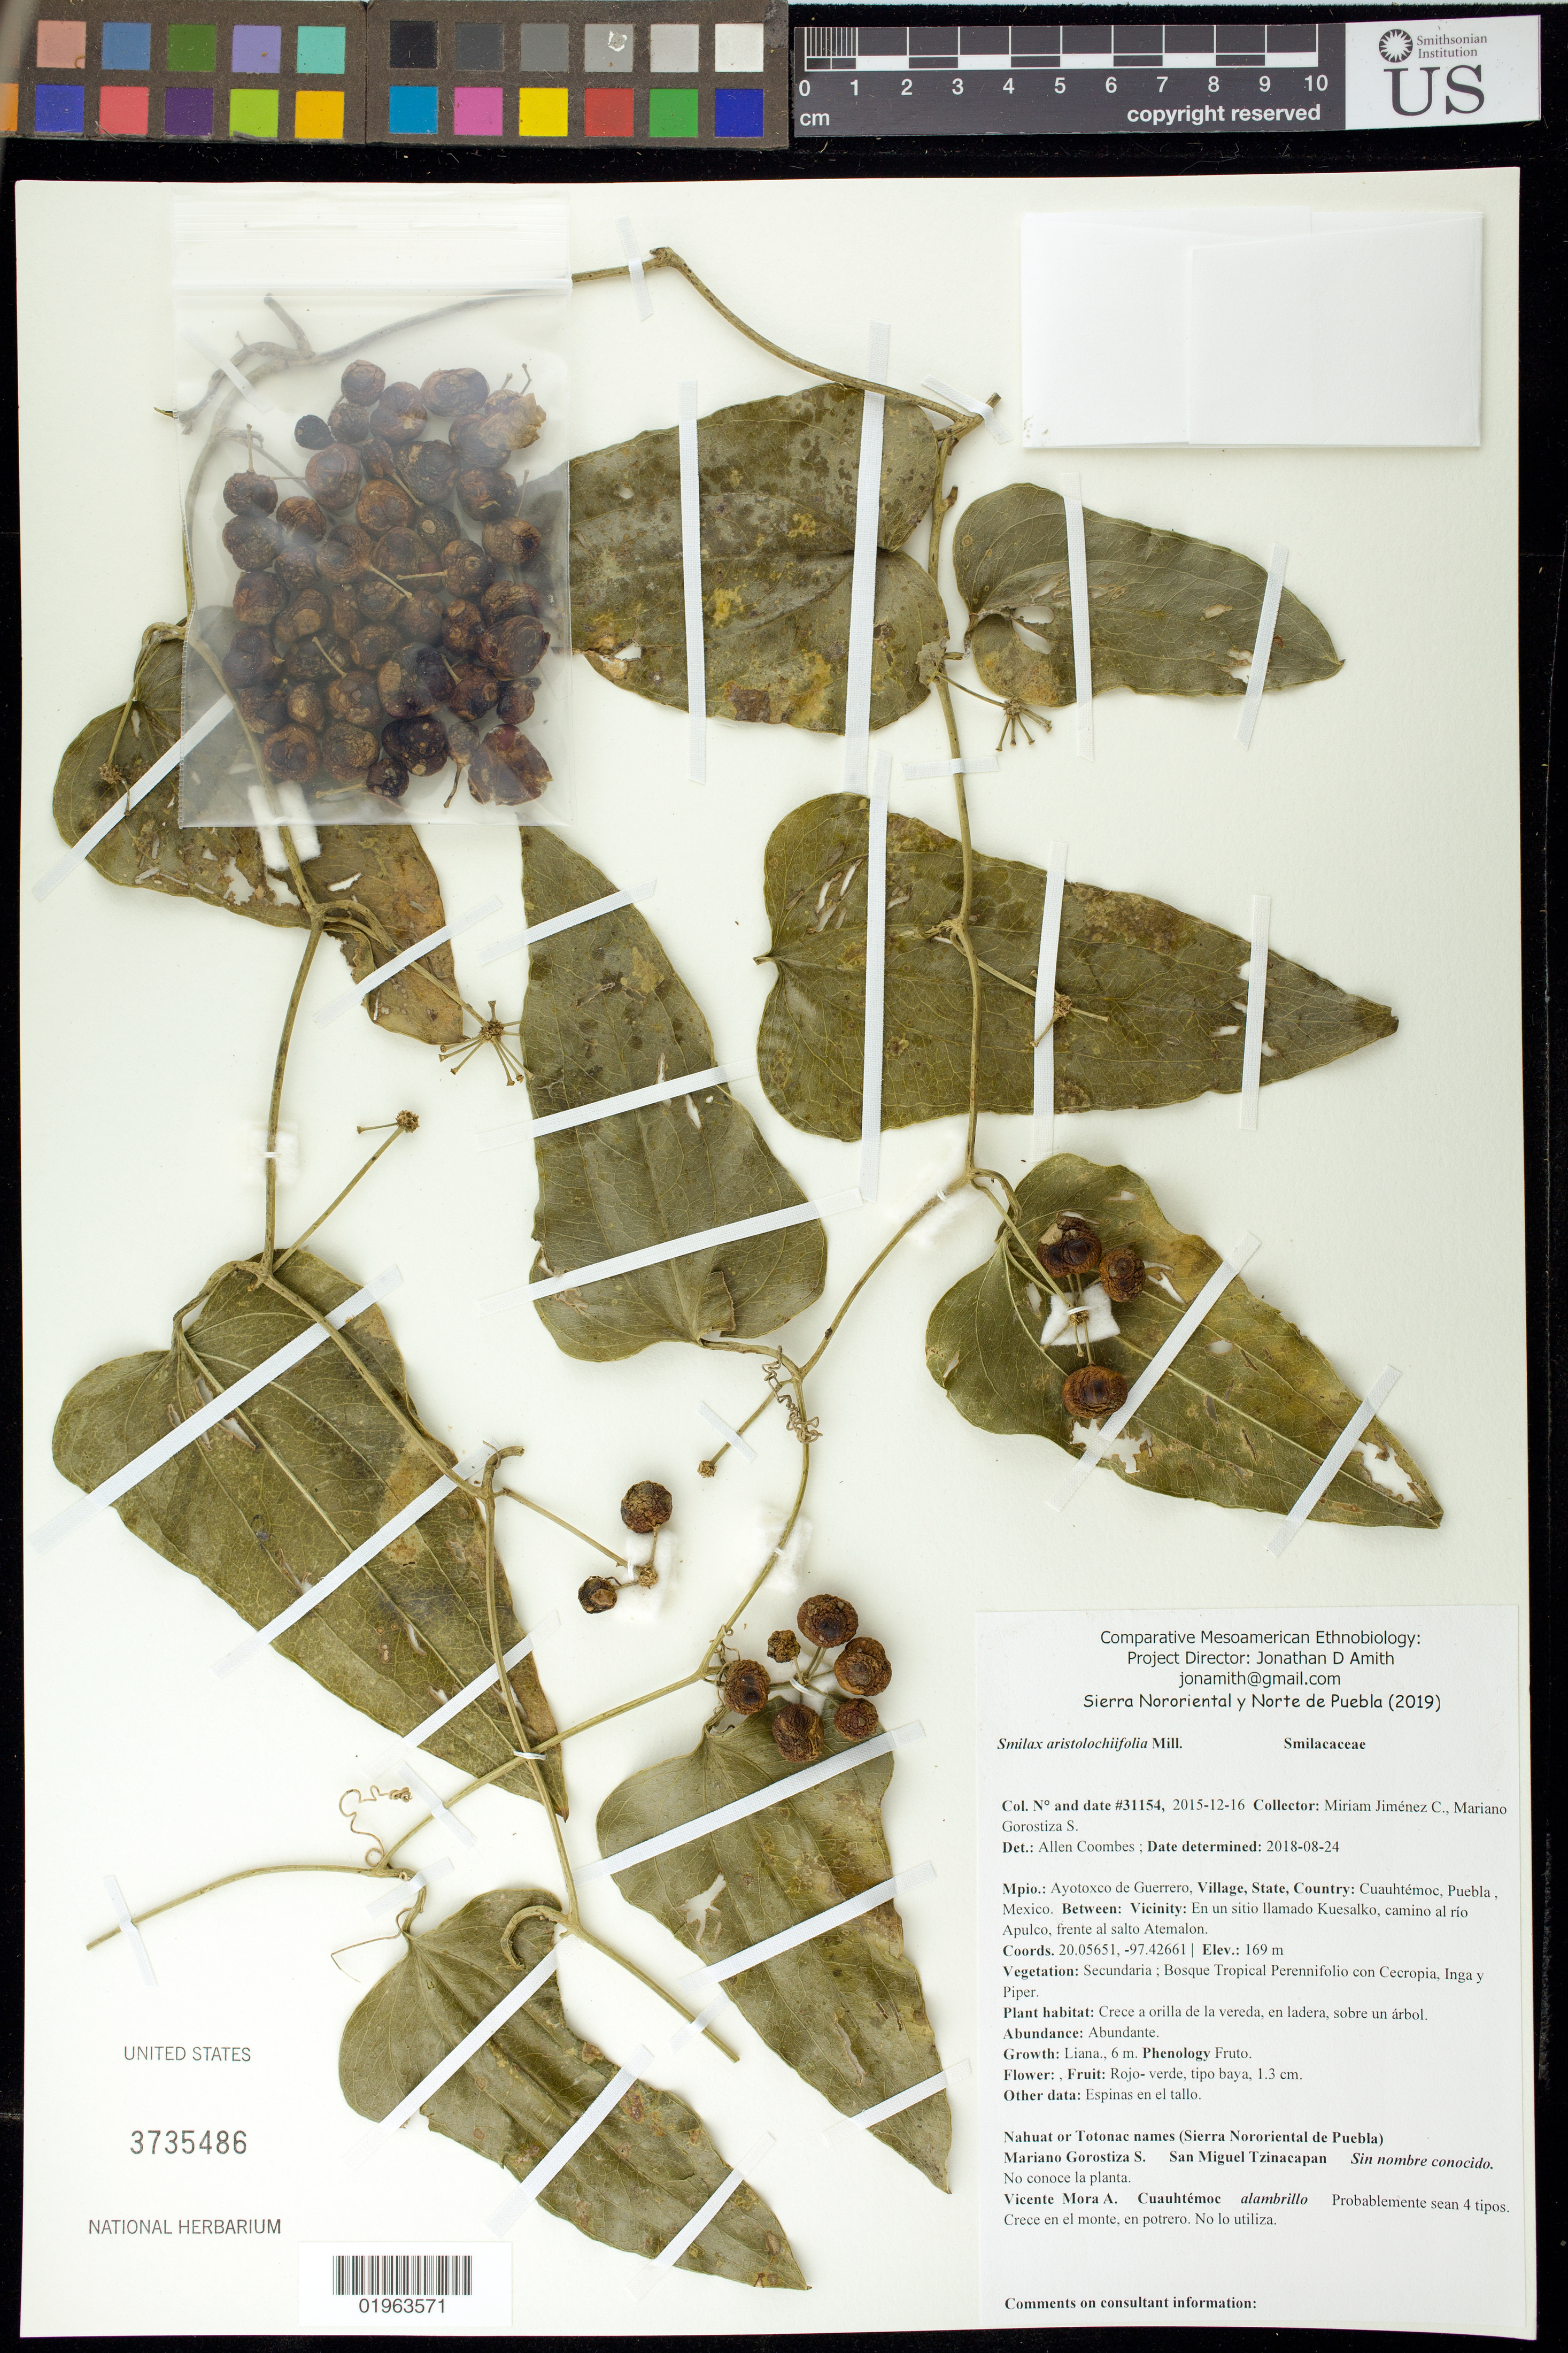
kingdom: Plantae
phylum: Tracheophyta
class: Liliopsida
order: Liliales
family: Smilacaceae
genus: Smilax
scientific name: Smilax aristolochiifolia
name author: Mill.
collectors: M. Jimenez & M. Salazar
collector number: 31154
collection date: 2015-12-16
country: Mexico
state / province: Puebla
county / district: Ayotoxco de Guerrero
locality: Guauhtemoc, En un sitio llamado Kuesalko, camino al rio Apulco, frente al salto Atemalon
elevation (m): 169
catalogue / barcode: US 3735486